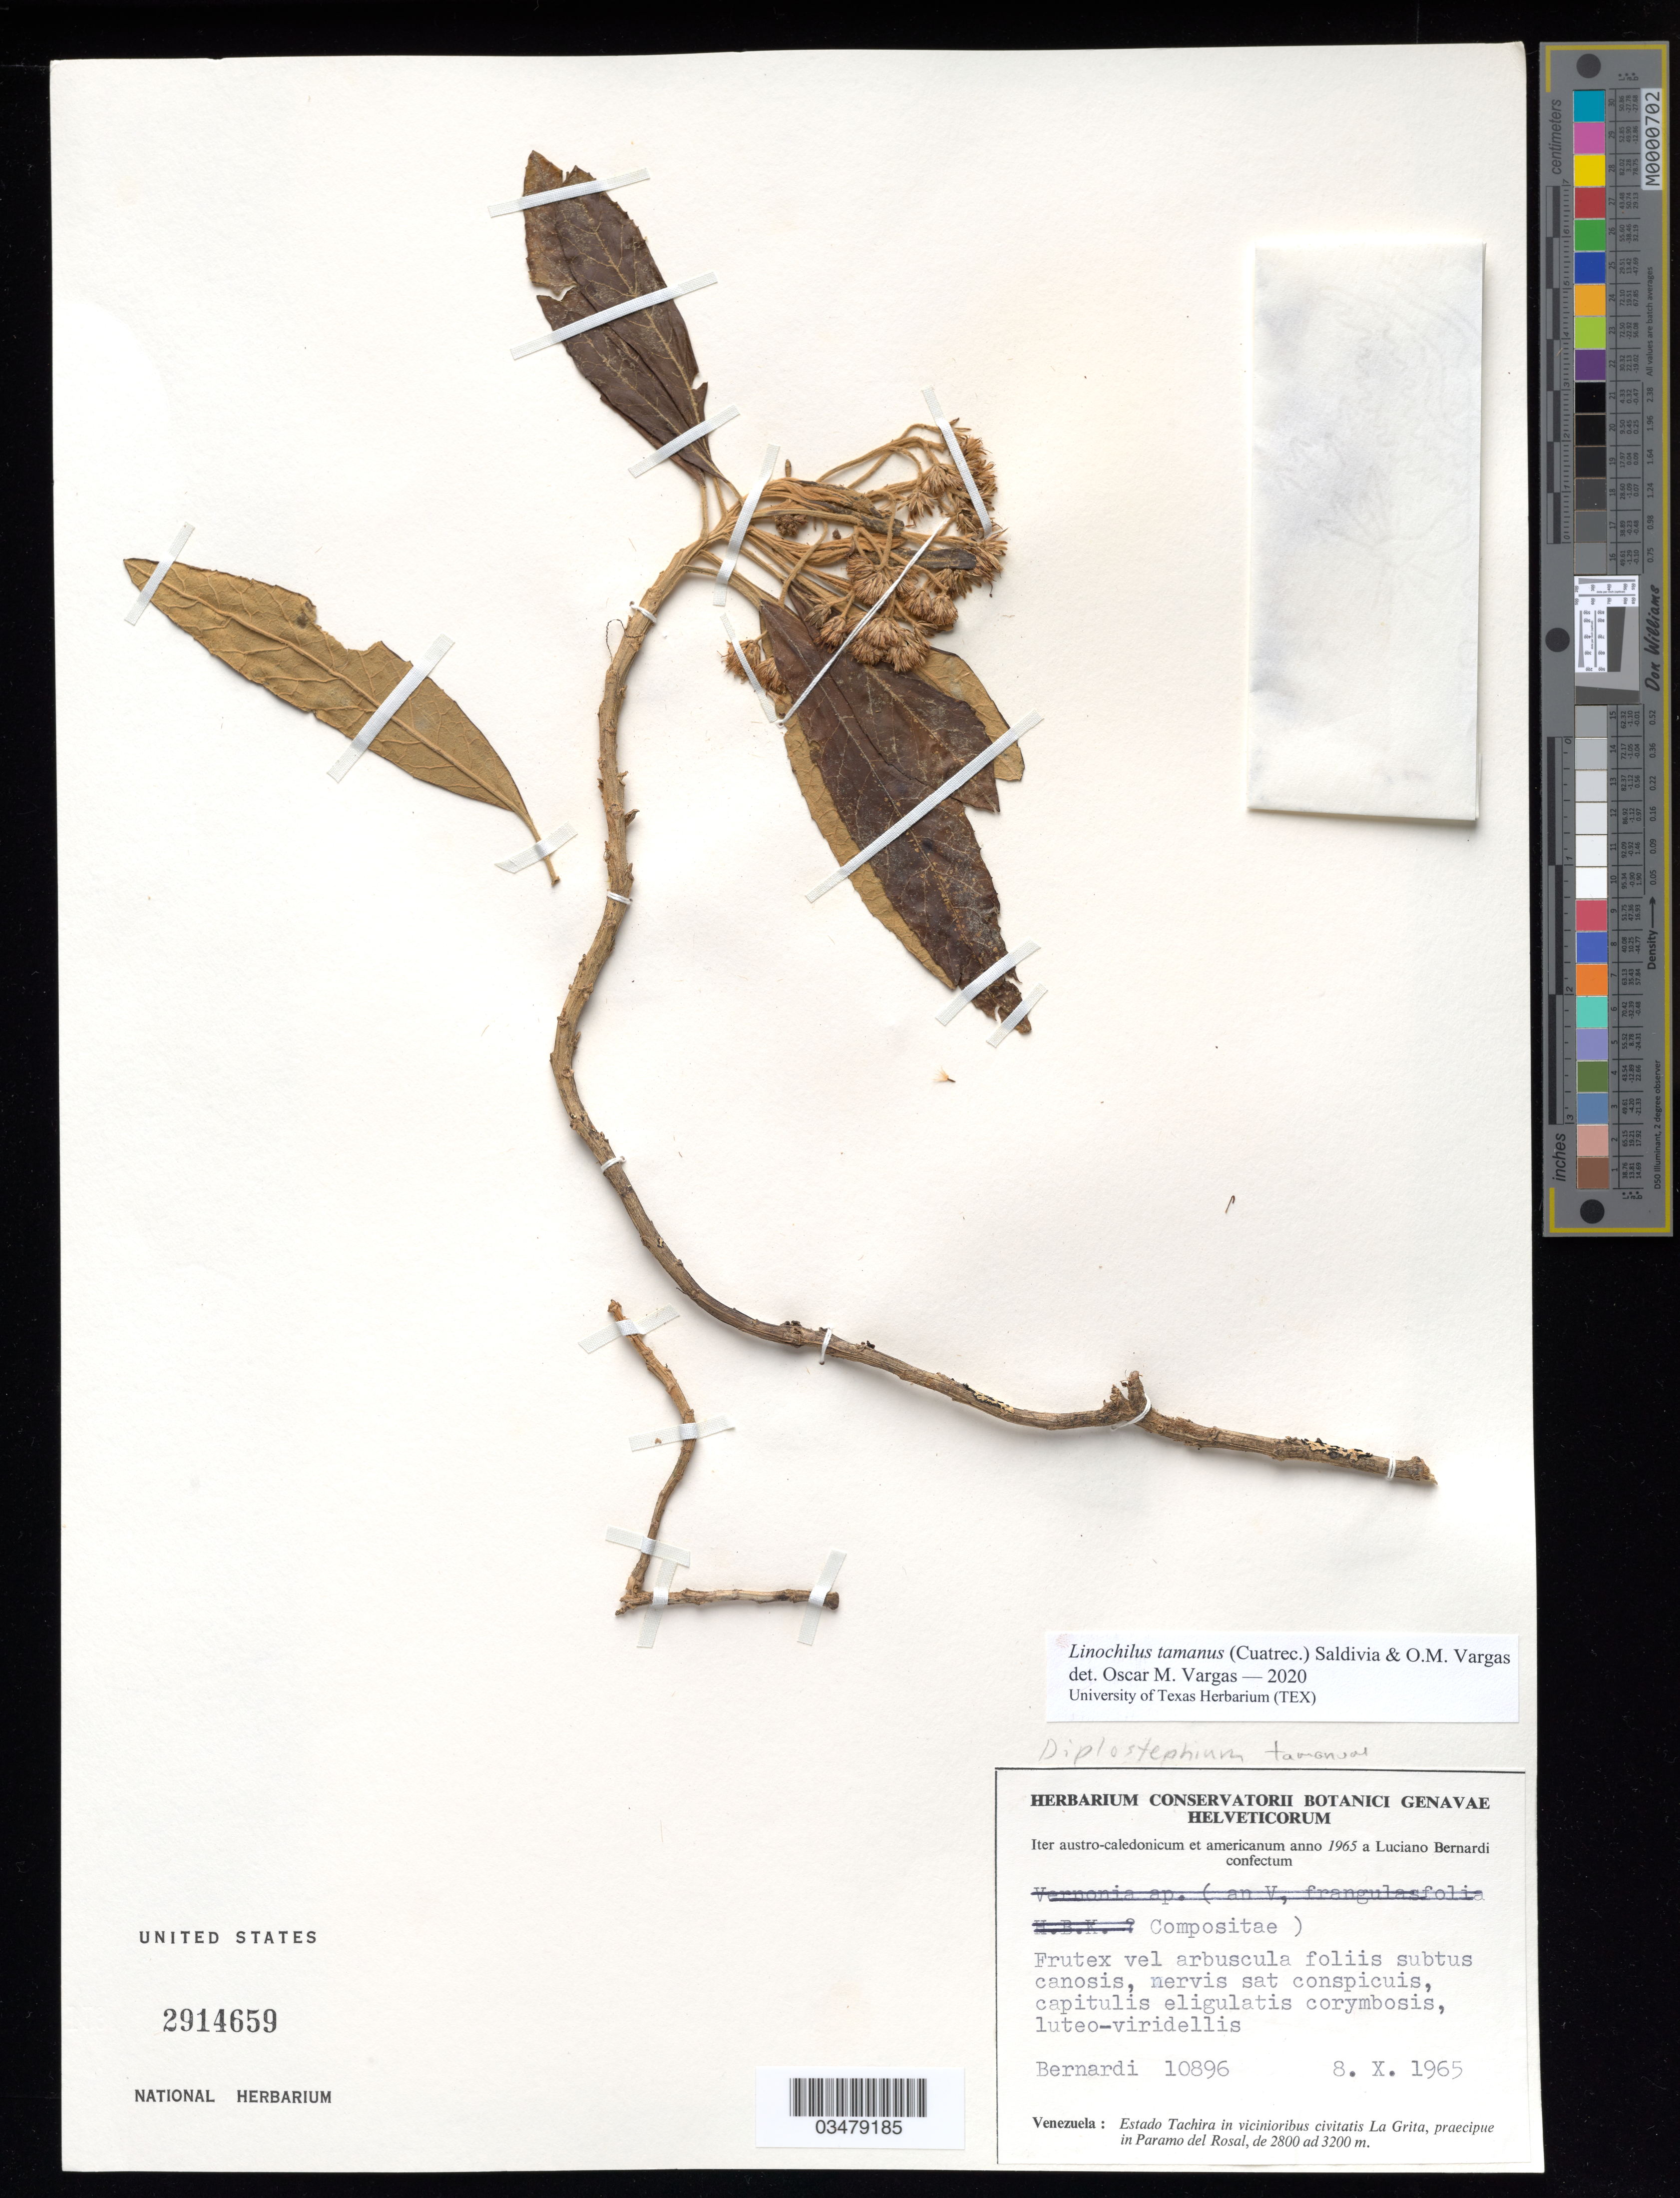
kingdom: Plantae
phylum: Tracheophyta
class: Magnoliopsida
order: Asterales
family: Asteraceae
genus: Linochilus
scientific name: Linochilus tamanus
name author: (Cuatrec.) Saldivia & O.M. Vargas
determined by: Vargas, Oscar M.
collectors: L. Bernardi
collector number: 10896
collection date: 1965-10-08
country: Venezuela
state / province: Tachira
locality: Estado Tachira in vicinoribus civitatis La Grita, praecipue in Paramo del Rosal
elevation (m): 2800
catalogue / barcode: US 2914659